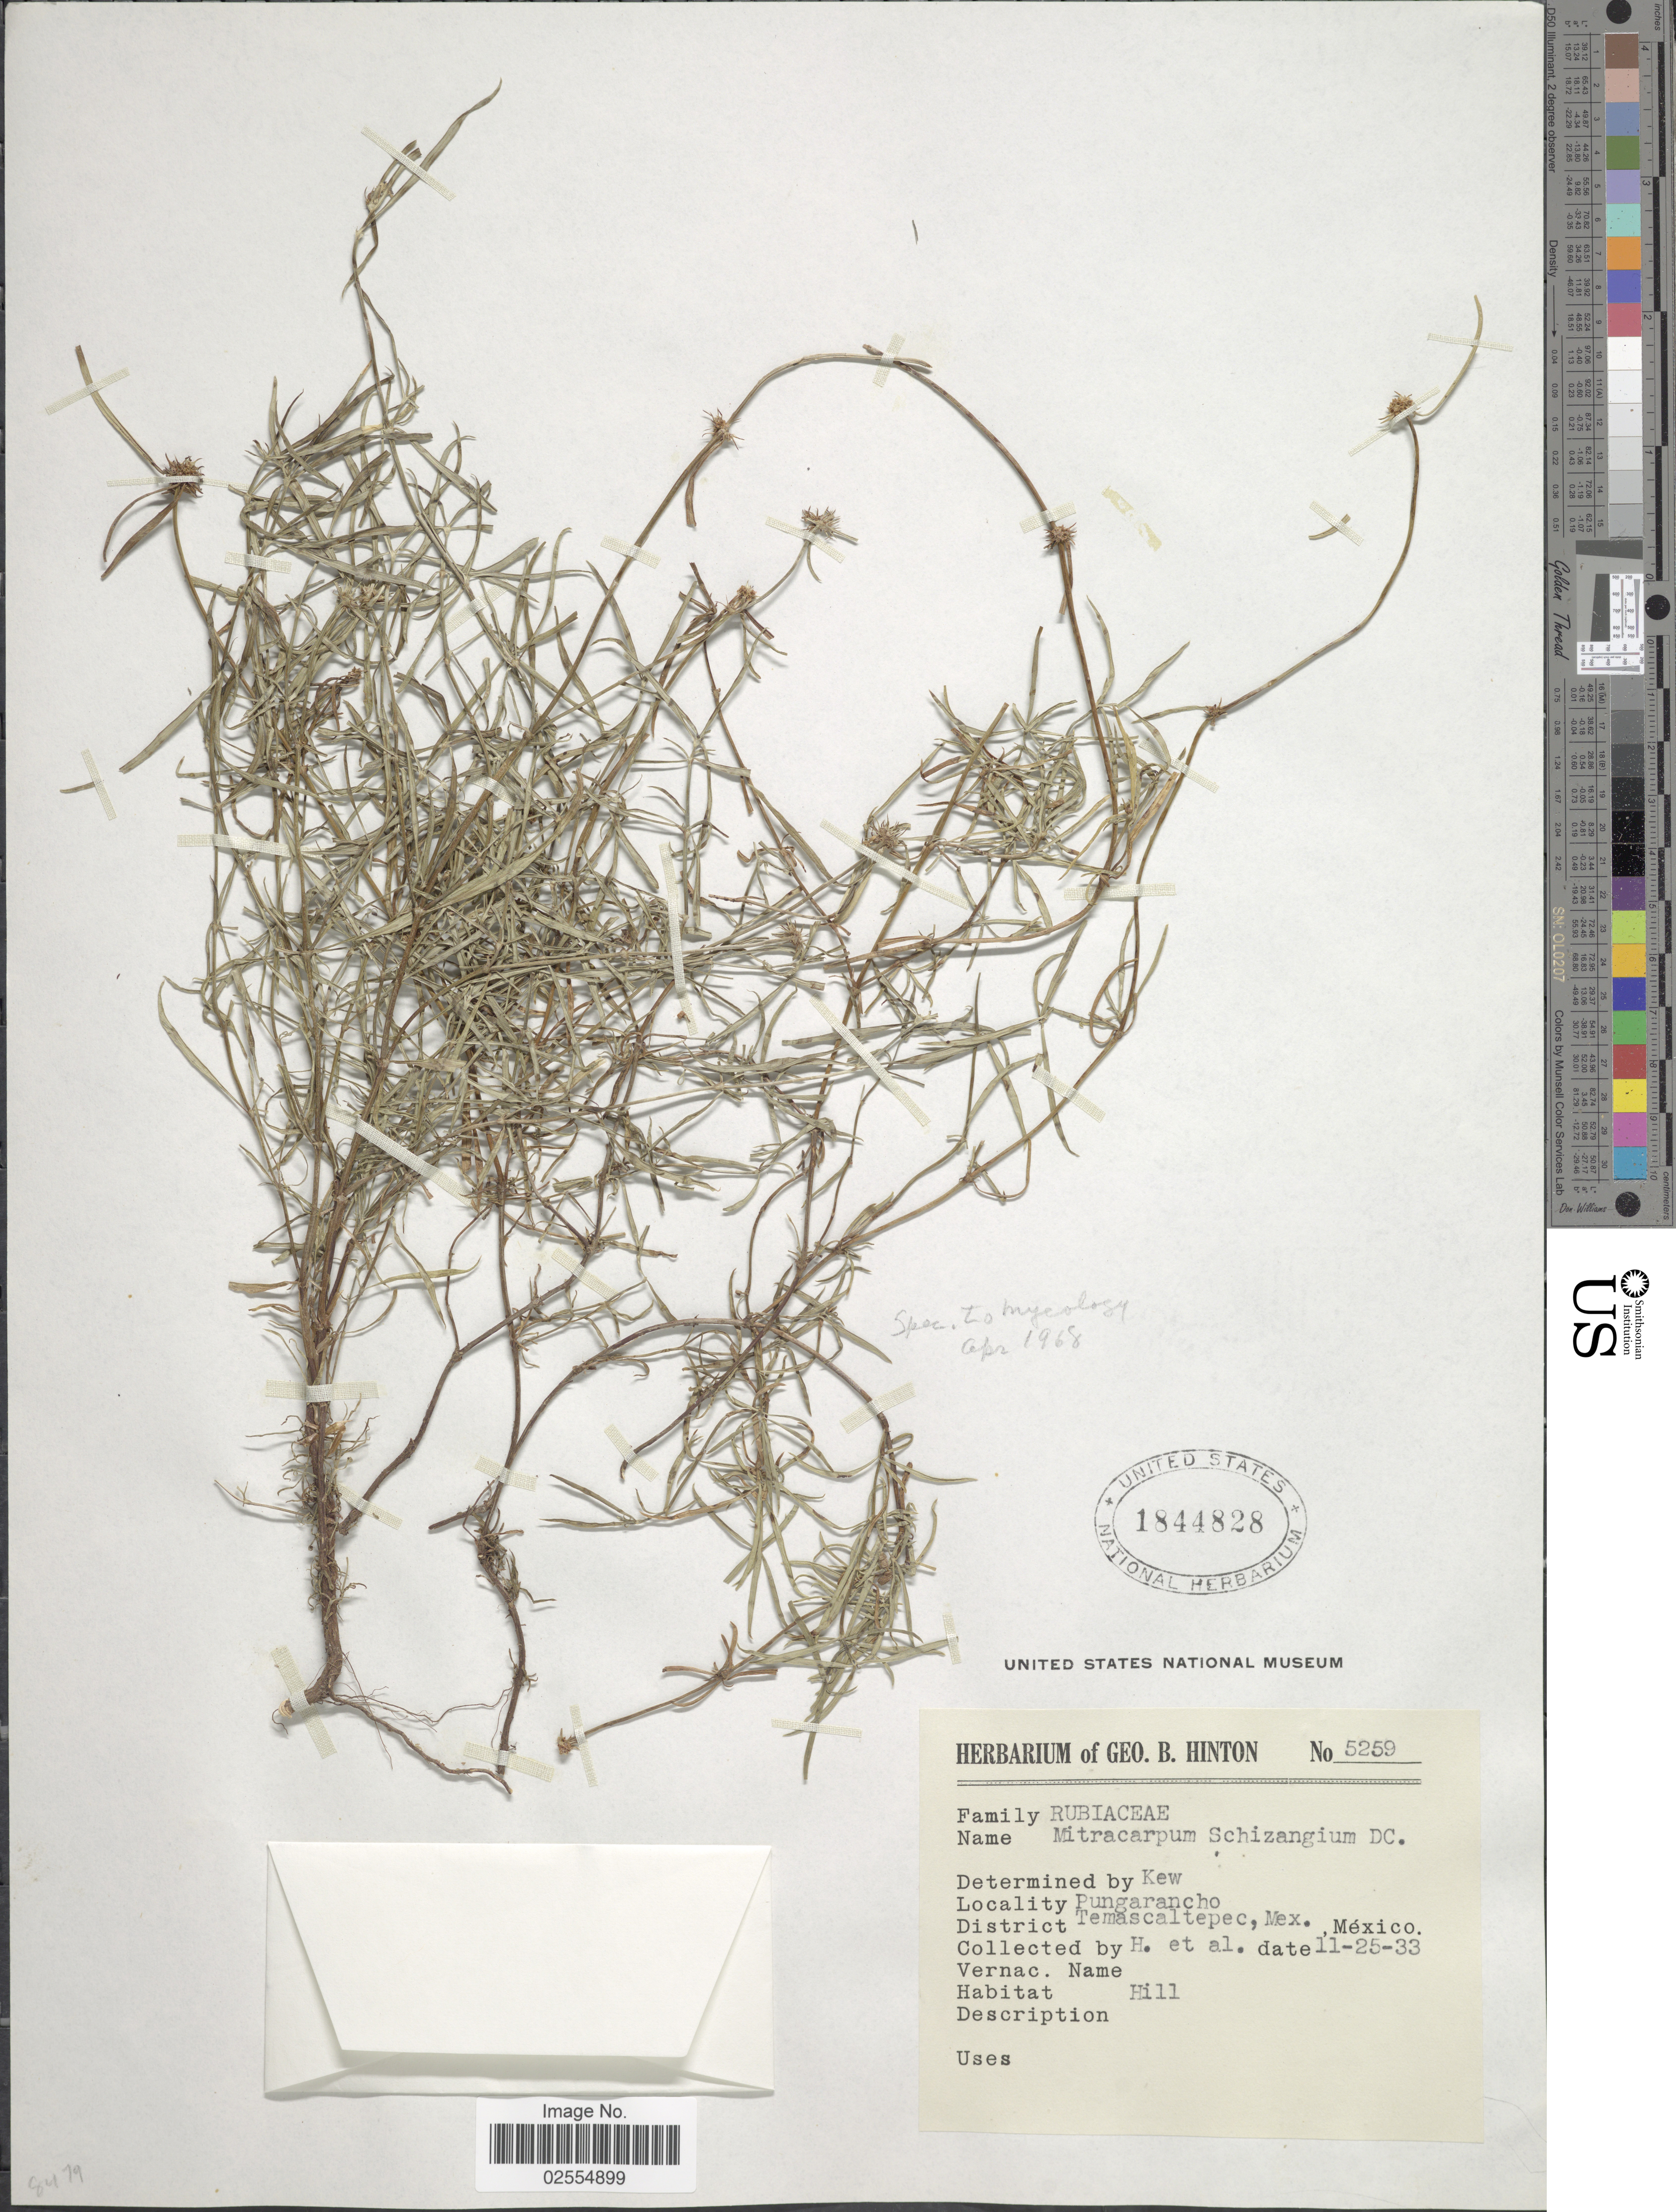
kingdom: Plantae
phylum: Tracheophyta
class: Magnoliopsida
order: Gentianales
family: Rubiaceae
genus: Mitracarpus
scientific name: Mitracarpus schizangius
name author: DC.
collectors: G. B. Hinton & et al.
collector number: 5259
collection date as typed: Transcribed d/m/y: 25/11/33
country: Mexico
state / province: México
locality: Pungarancho. District Temascaltepec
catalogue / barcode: US 1844828